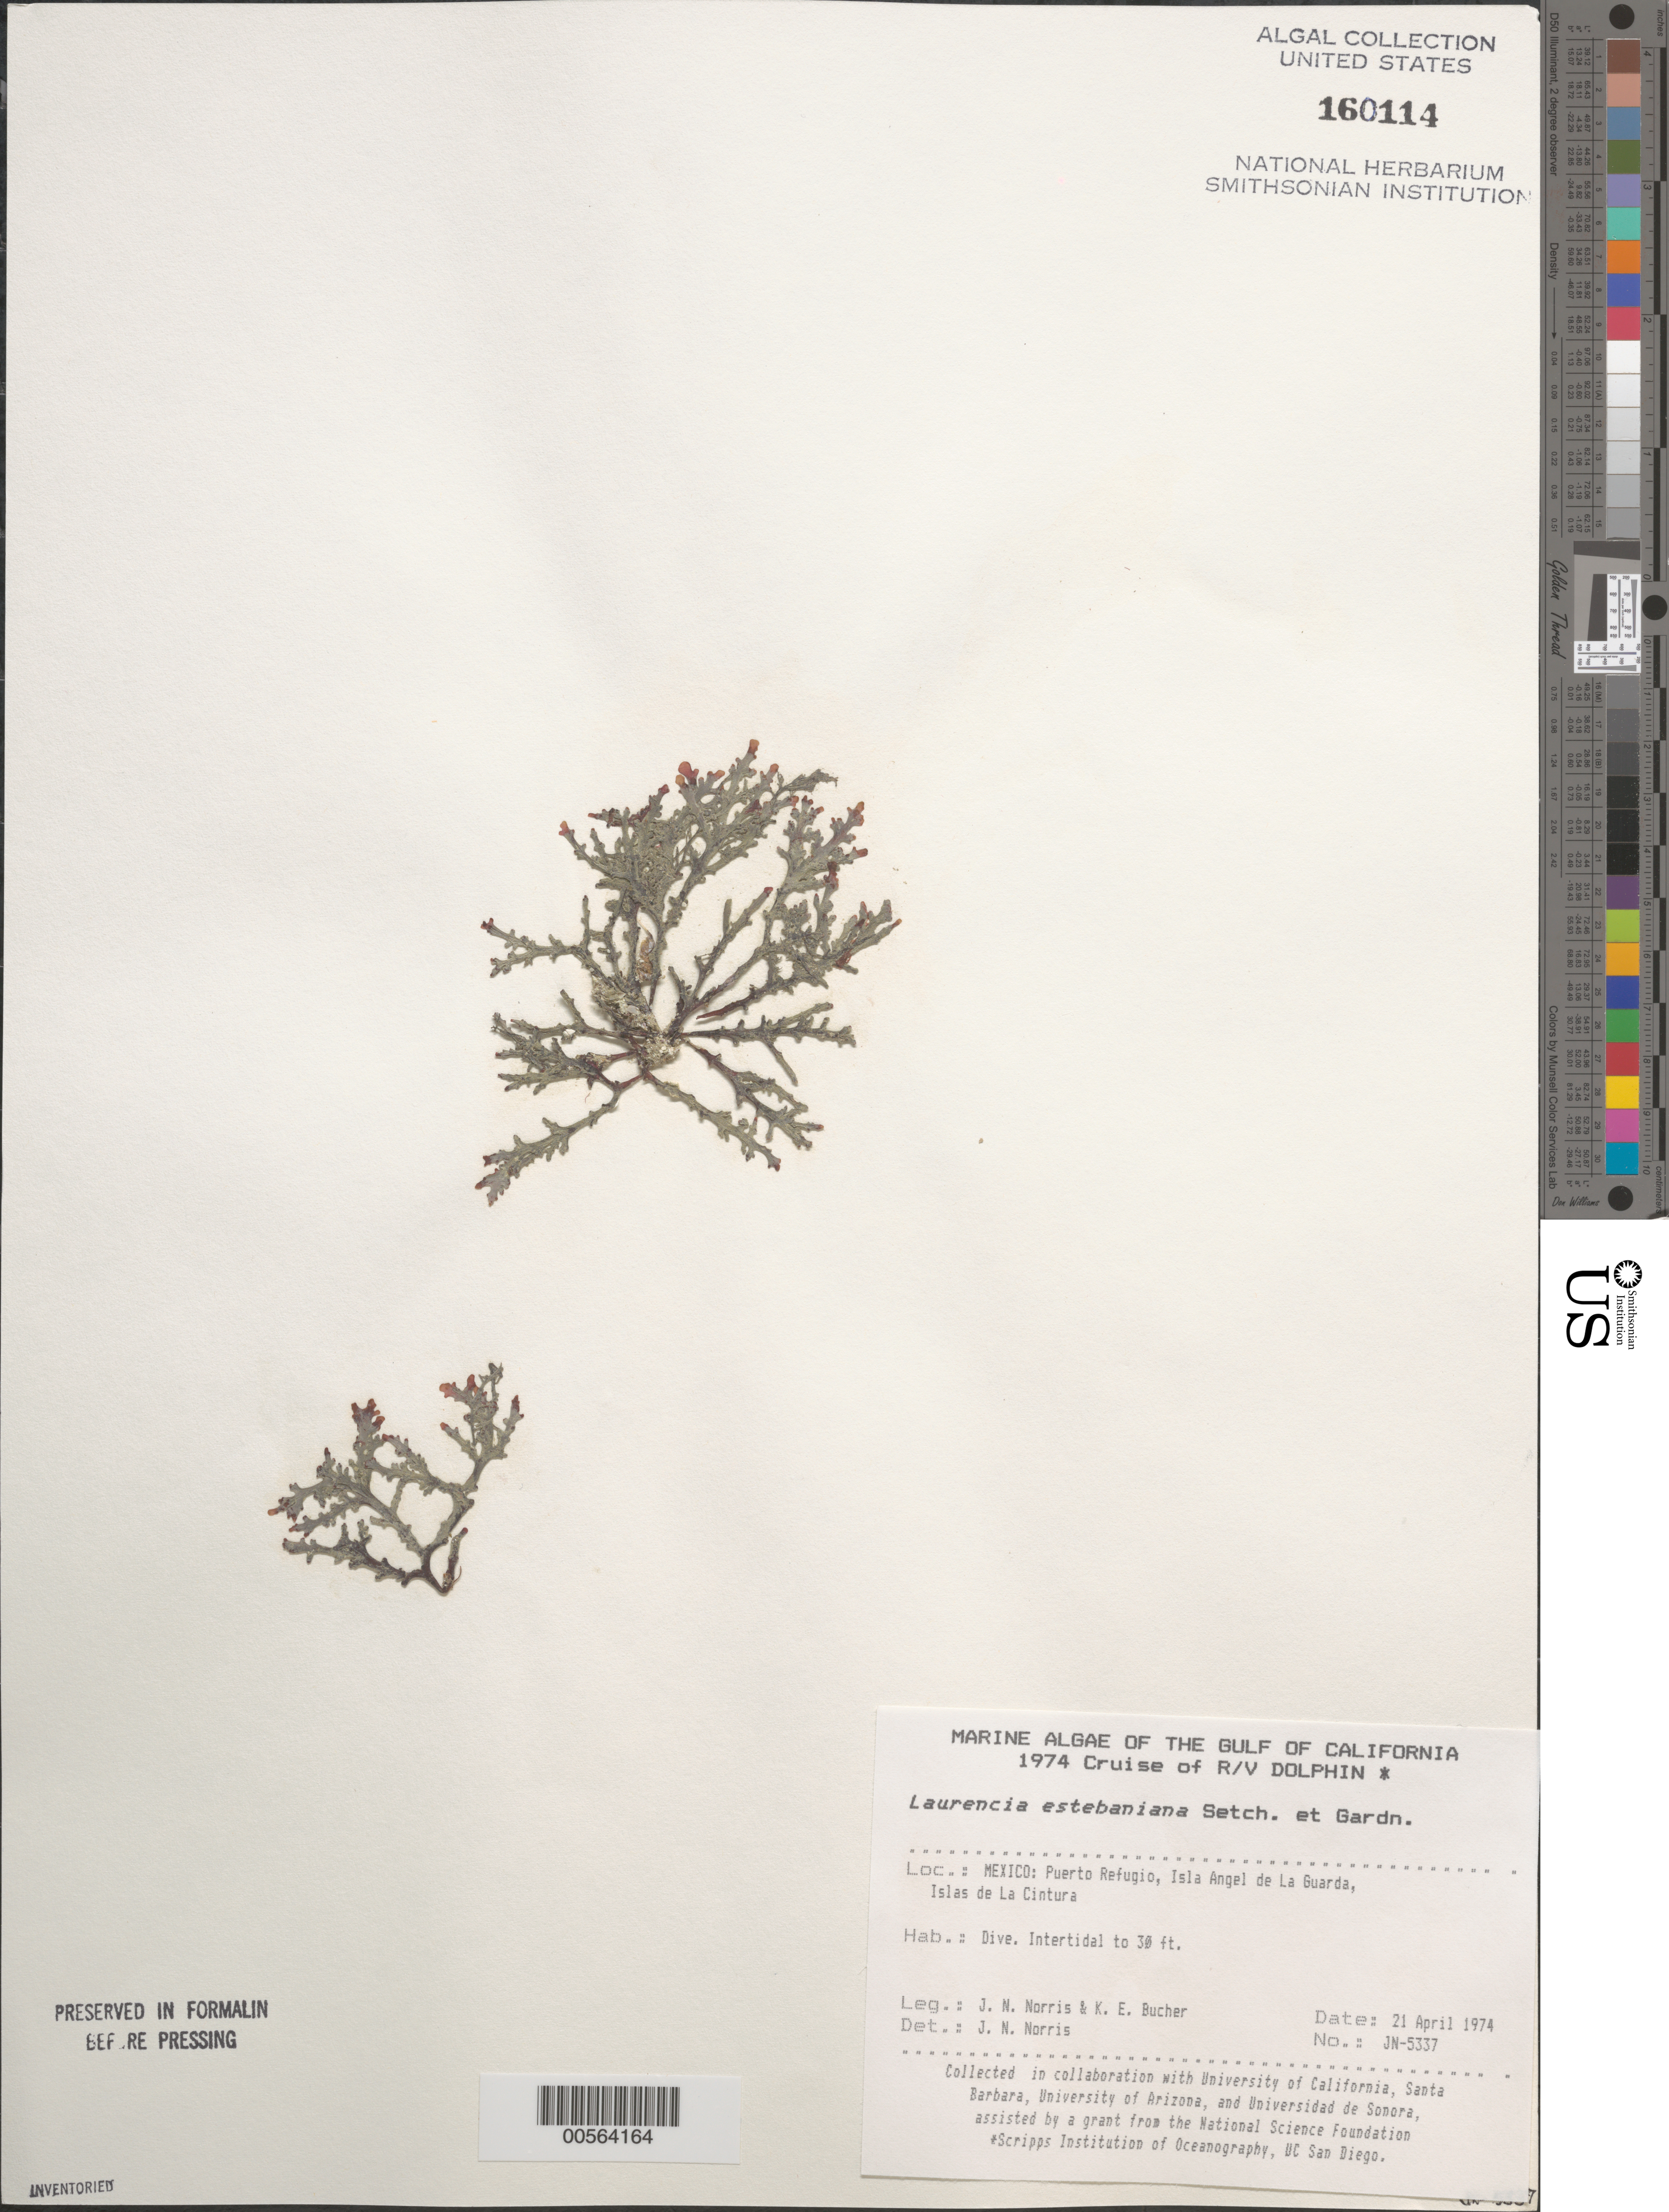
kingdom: Plantae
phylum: Rhodophyta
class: Florideophyceae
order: Ceramiales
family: Rhodomelaceae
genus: Osmundea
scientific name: Osmundea estebaniana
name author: (Setchell & N.L. Gardner) J.N. Norris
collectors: J. N. Norris & K. E. Bucher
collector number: JN-5337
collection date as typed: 21 Apr 1974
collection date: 1974-04-21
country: Mexico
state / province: Baja California Norte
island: Isla Angel de la Guarda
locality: Puerto Refugio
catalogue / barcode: US 160114